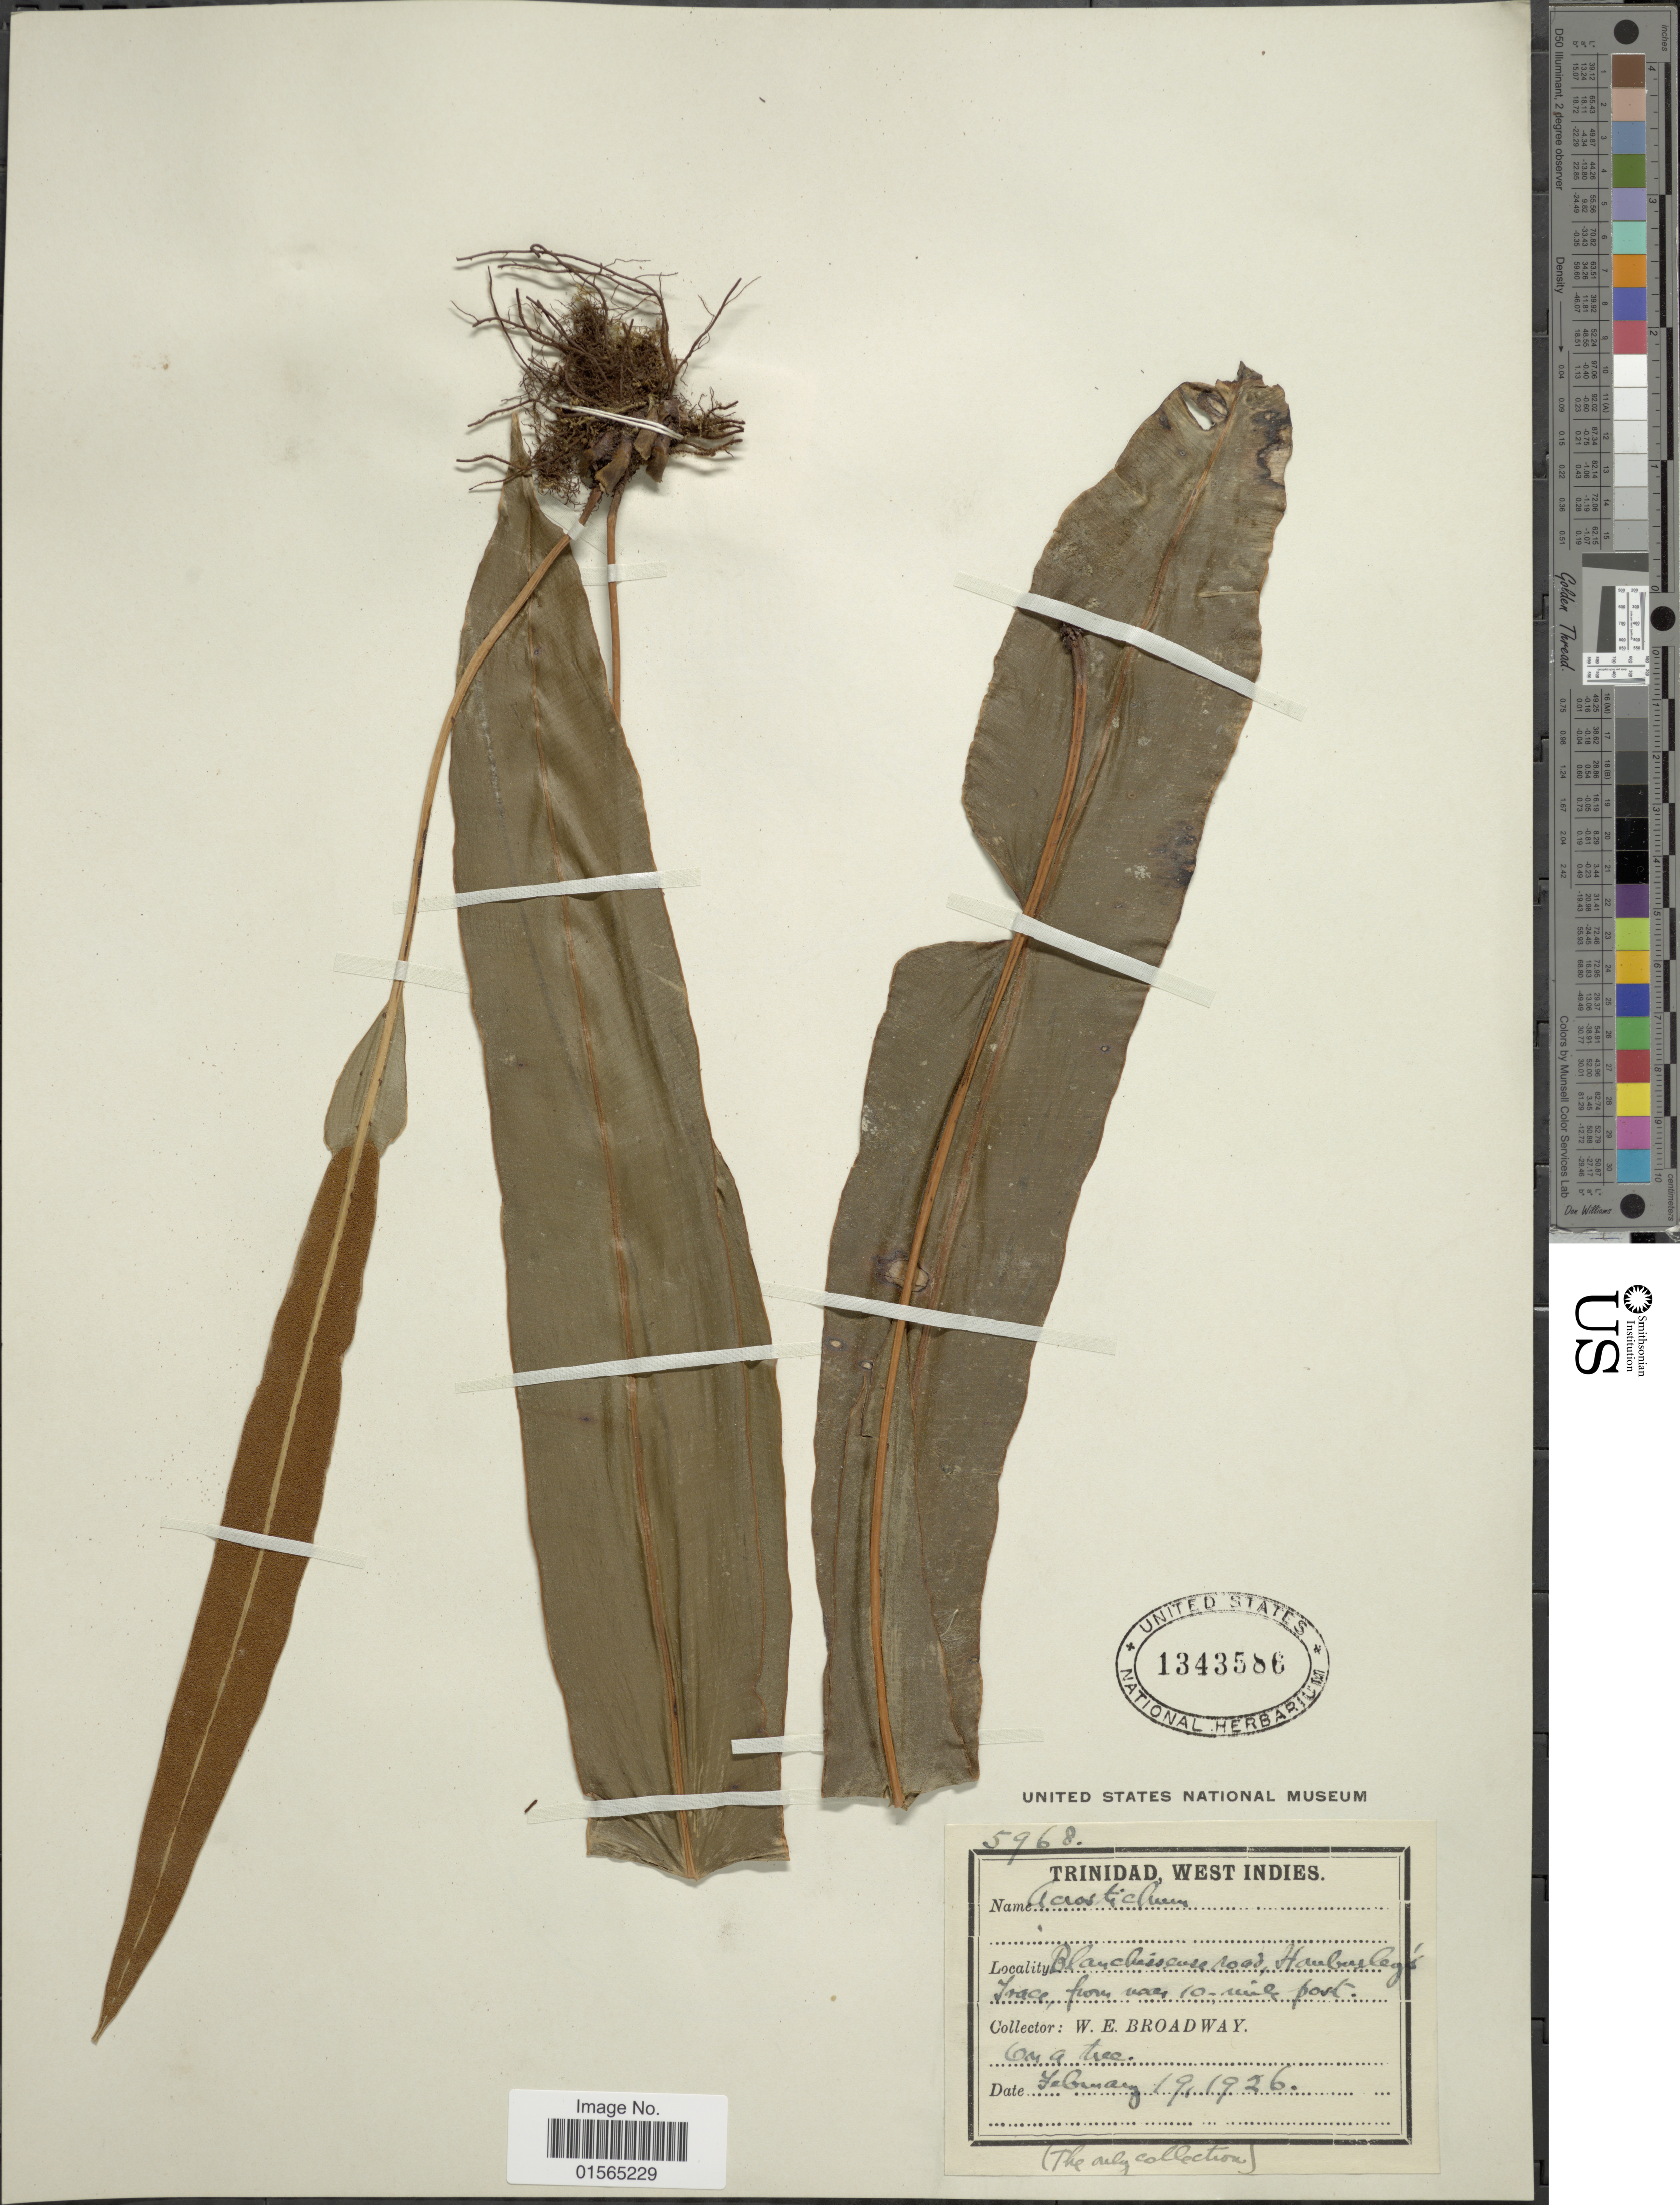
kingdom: Plantae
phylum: Tracheophyta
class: Polypodiopsida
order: Polypodiales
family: Dryopteridaceae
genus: Elaphoglossum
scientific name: Elaphoglossum chartaceum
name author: (Baker ex Jenman) C. Chr.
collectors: W. E. Broadway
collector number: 5968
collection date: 1926-02-19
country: Trinidad and Tobago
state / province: Trinidad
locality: Blanchisseuse road, near 10 miles post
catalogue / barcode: US 1343586